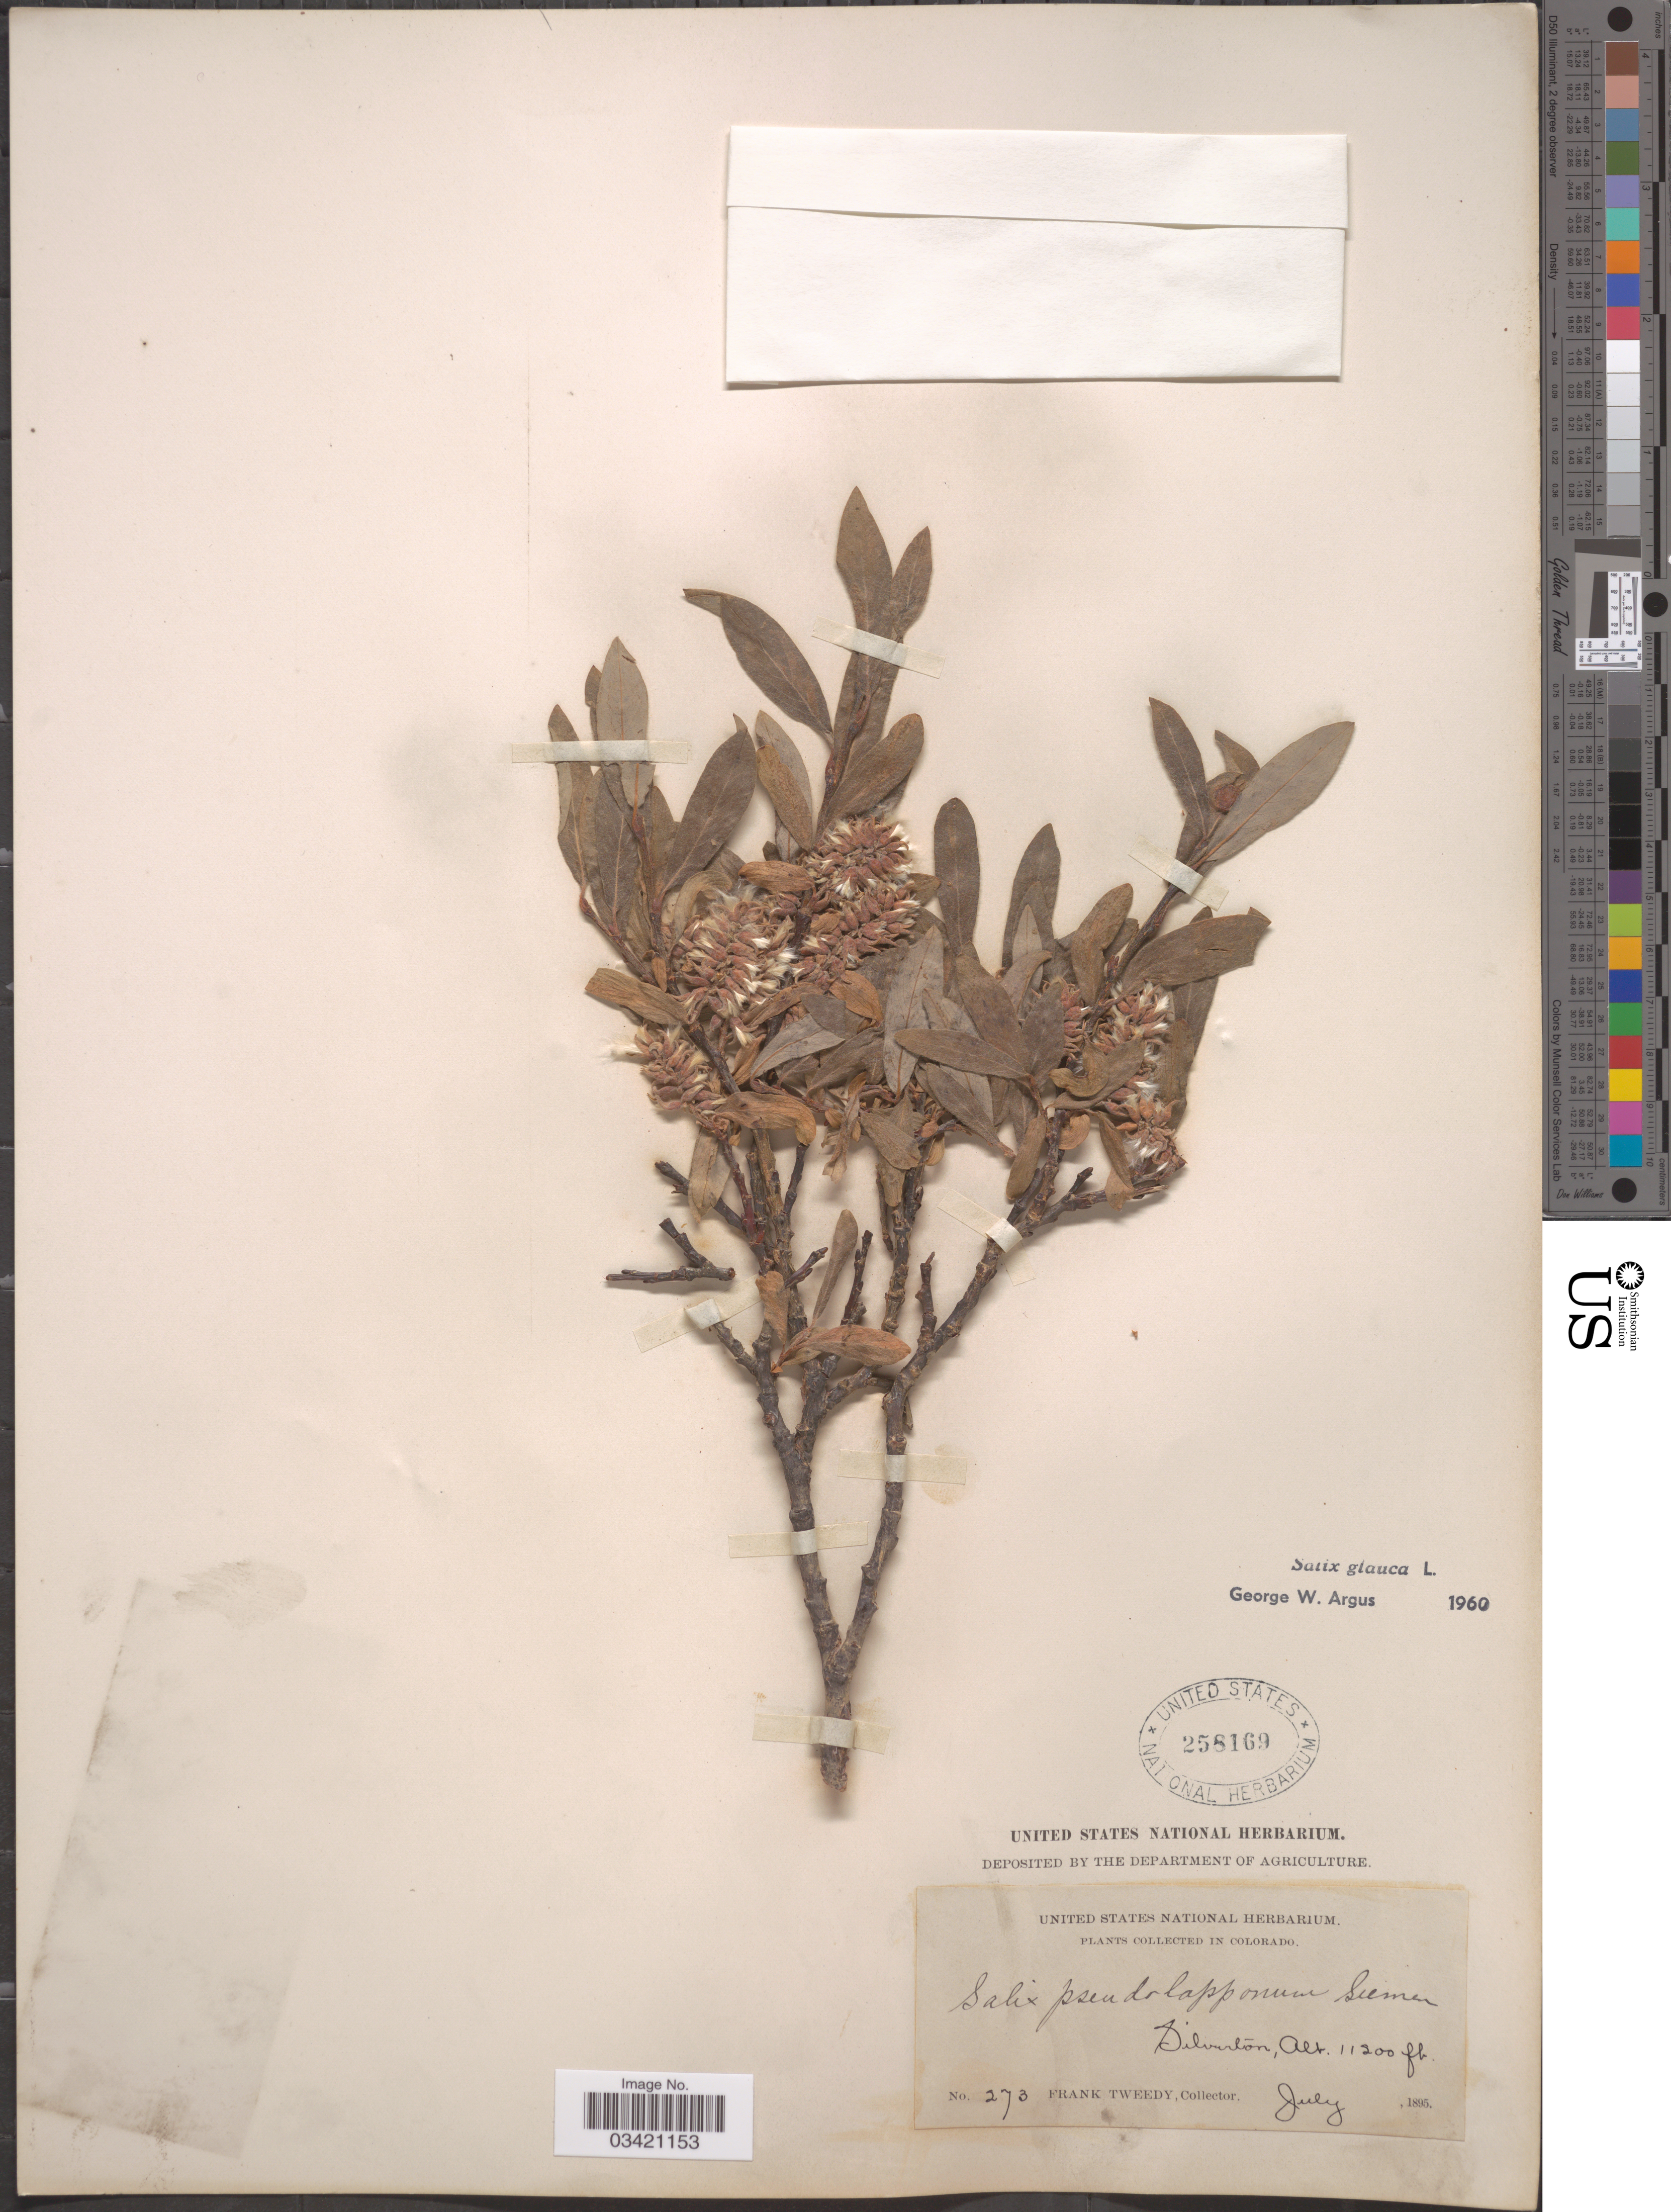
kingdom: Plantae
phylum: Tracheophyta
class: Magnoliopsida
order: Malpighiales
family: Salicaceae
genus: Salix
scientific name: Salix glauca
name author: L.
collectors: F. Tweedy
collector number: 273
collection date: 1895-07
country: United States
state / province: Colorado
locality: Silverton.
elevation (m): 3414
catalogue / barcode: US 258169